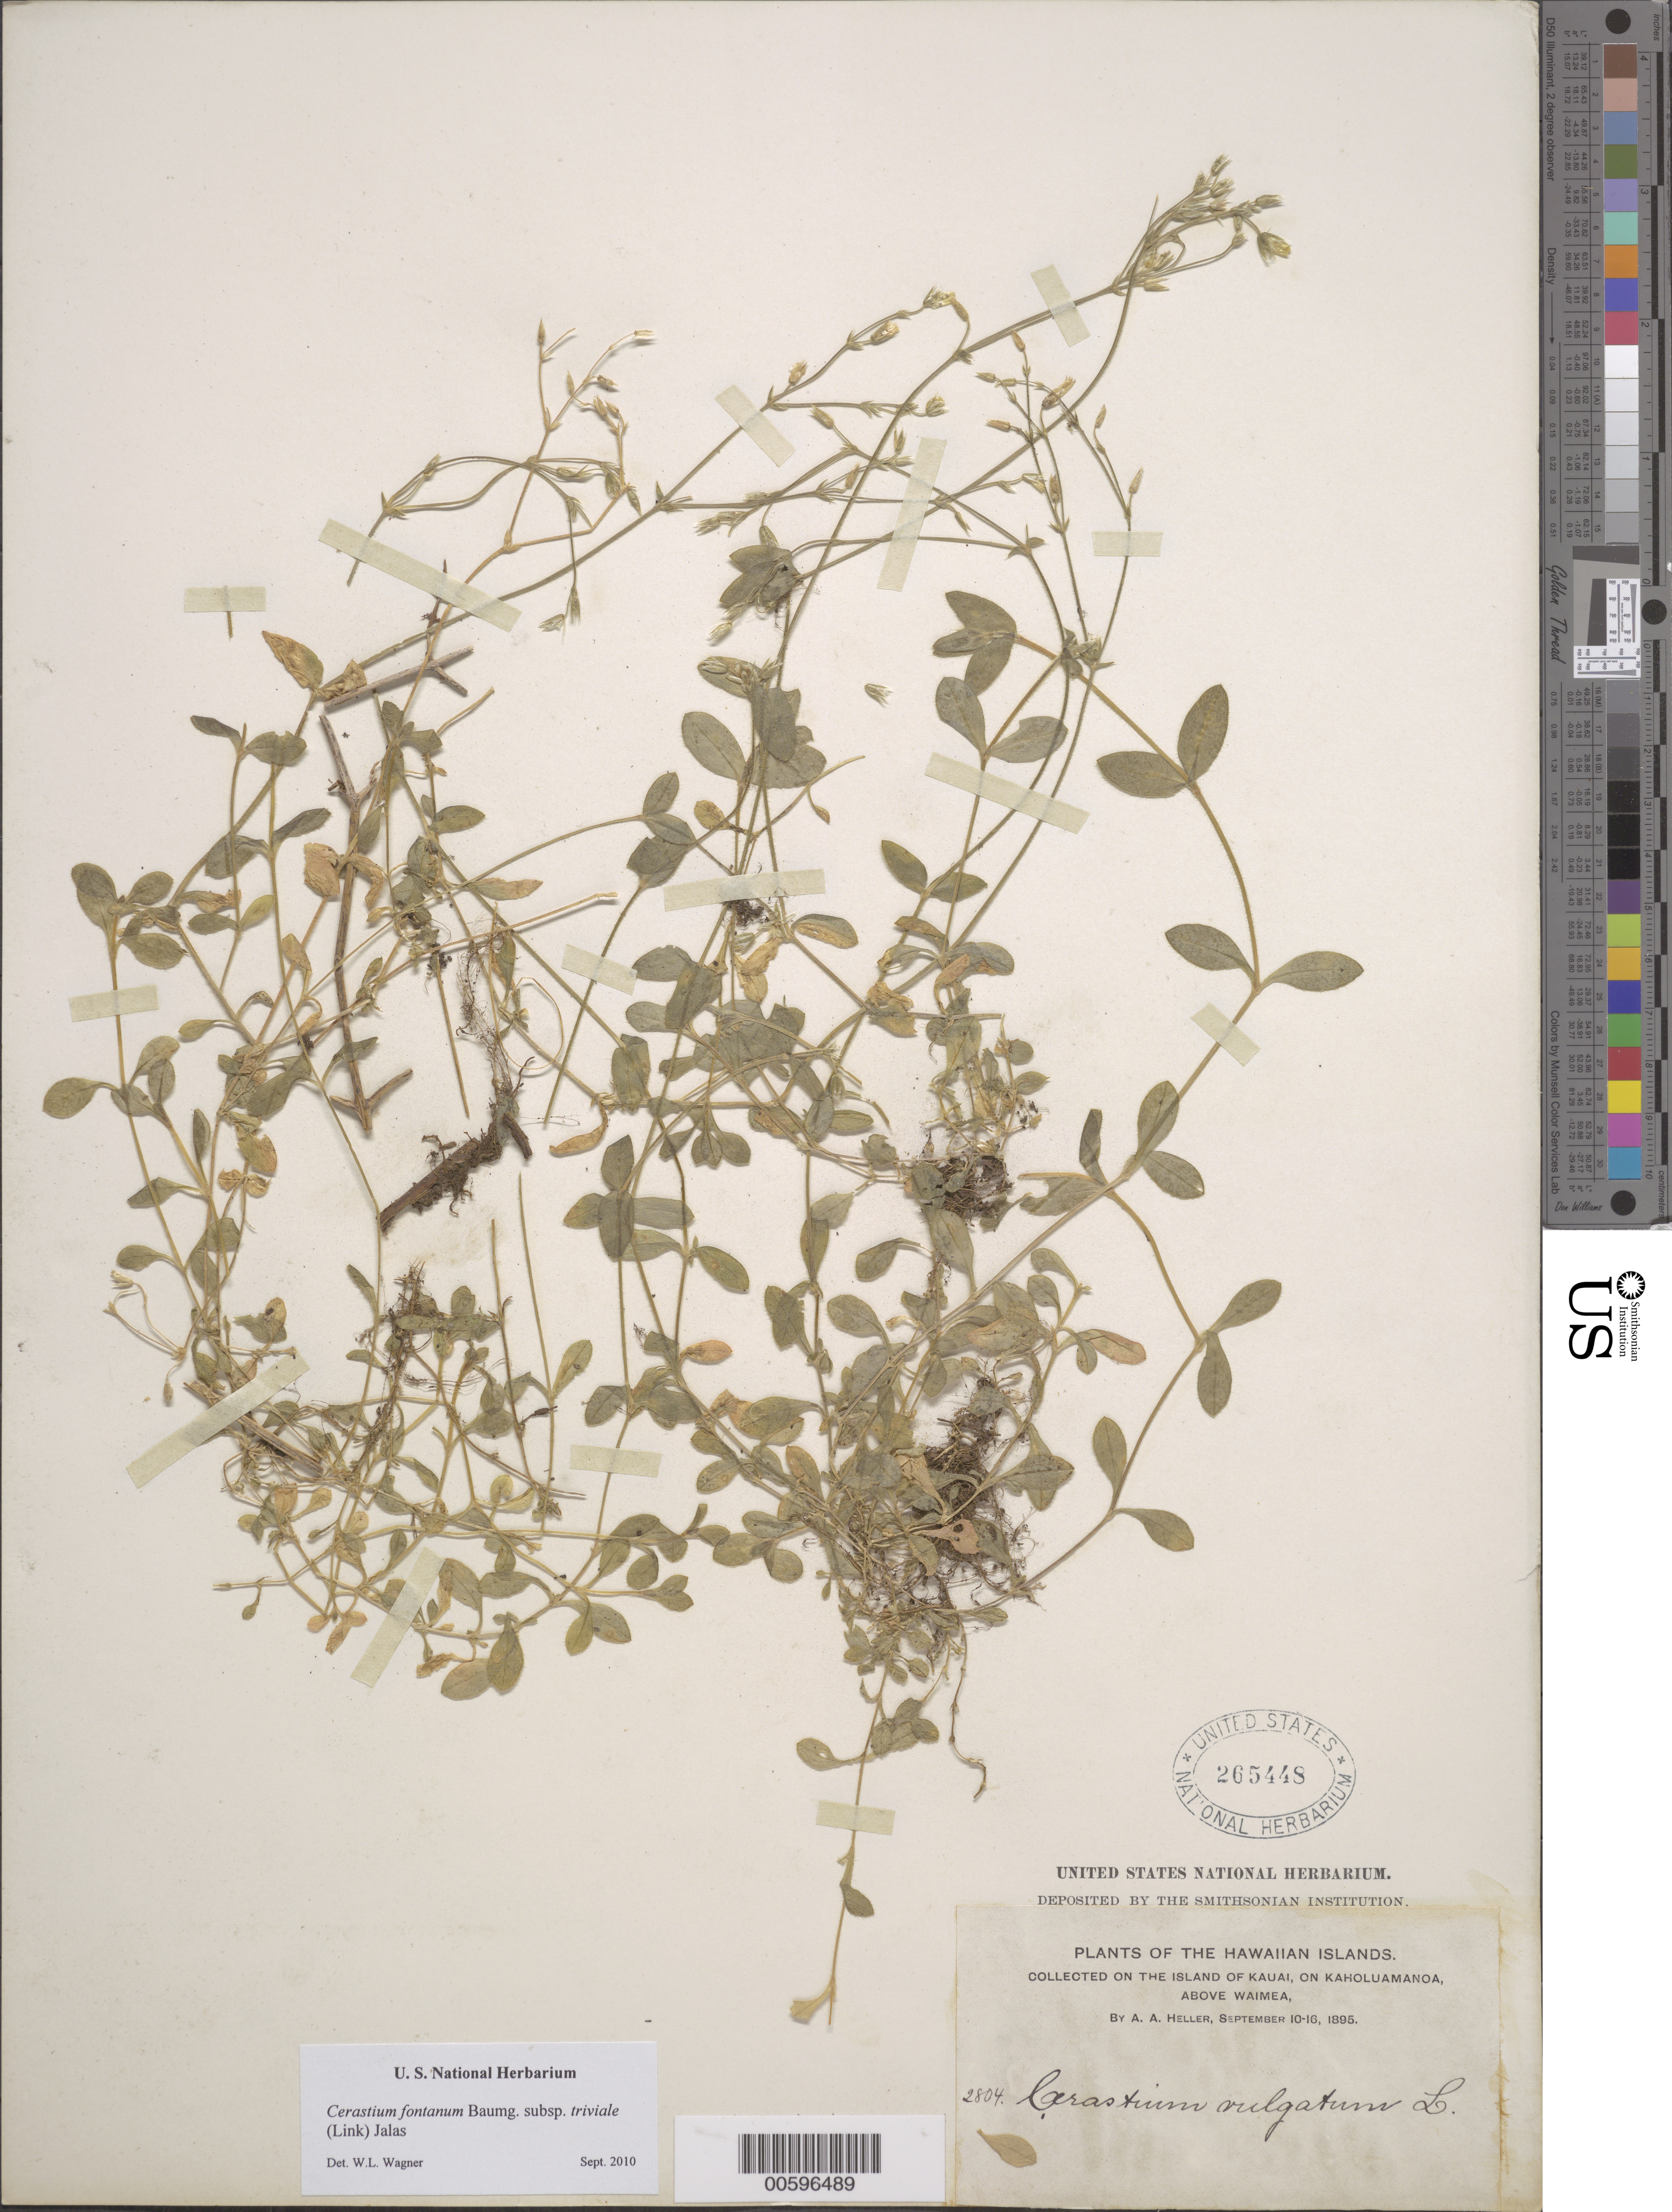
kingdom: Plantae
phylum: Tracheophyta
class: Magnoliopsida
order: Caryophyllales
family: Caryophyllaceae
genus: Cerastium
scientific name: Cerastium fontanum subsp. triviale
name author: (E.H.L. Krause) Jalas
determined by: Wagner, W. L., (BOT), Smithsonian Institution - National Museum of Natural History (UNITED STATES)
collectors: A. A. Heller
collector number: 2804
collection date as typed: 10 Sep 1895 to 16 Sep 1895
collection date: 1895-09-10/1895-09-16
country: United States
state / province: Hawaii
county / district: Kauai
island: Kaua'i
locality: On Kaholuamanoa, above Waimea.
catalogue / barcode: US 265448